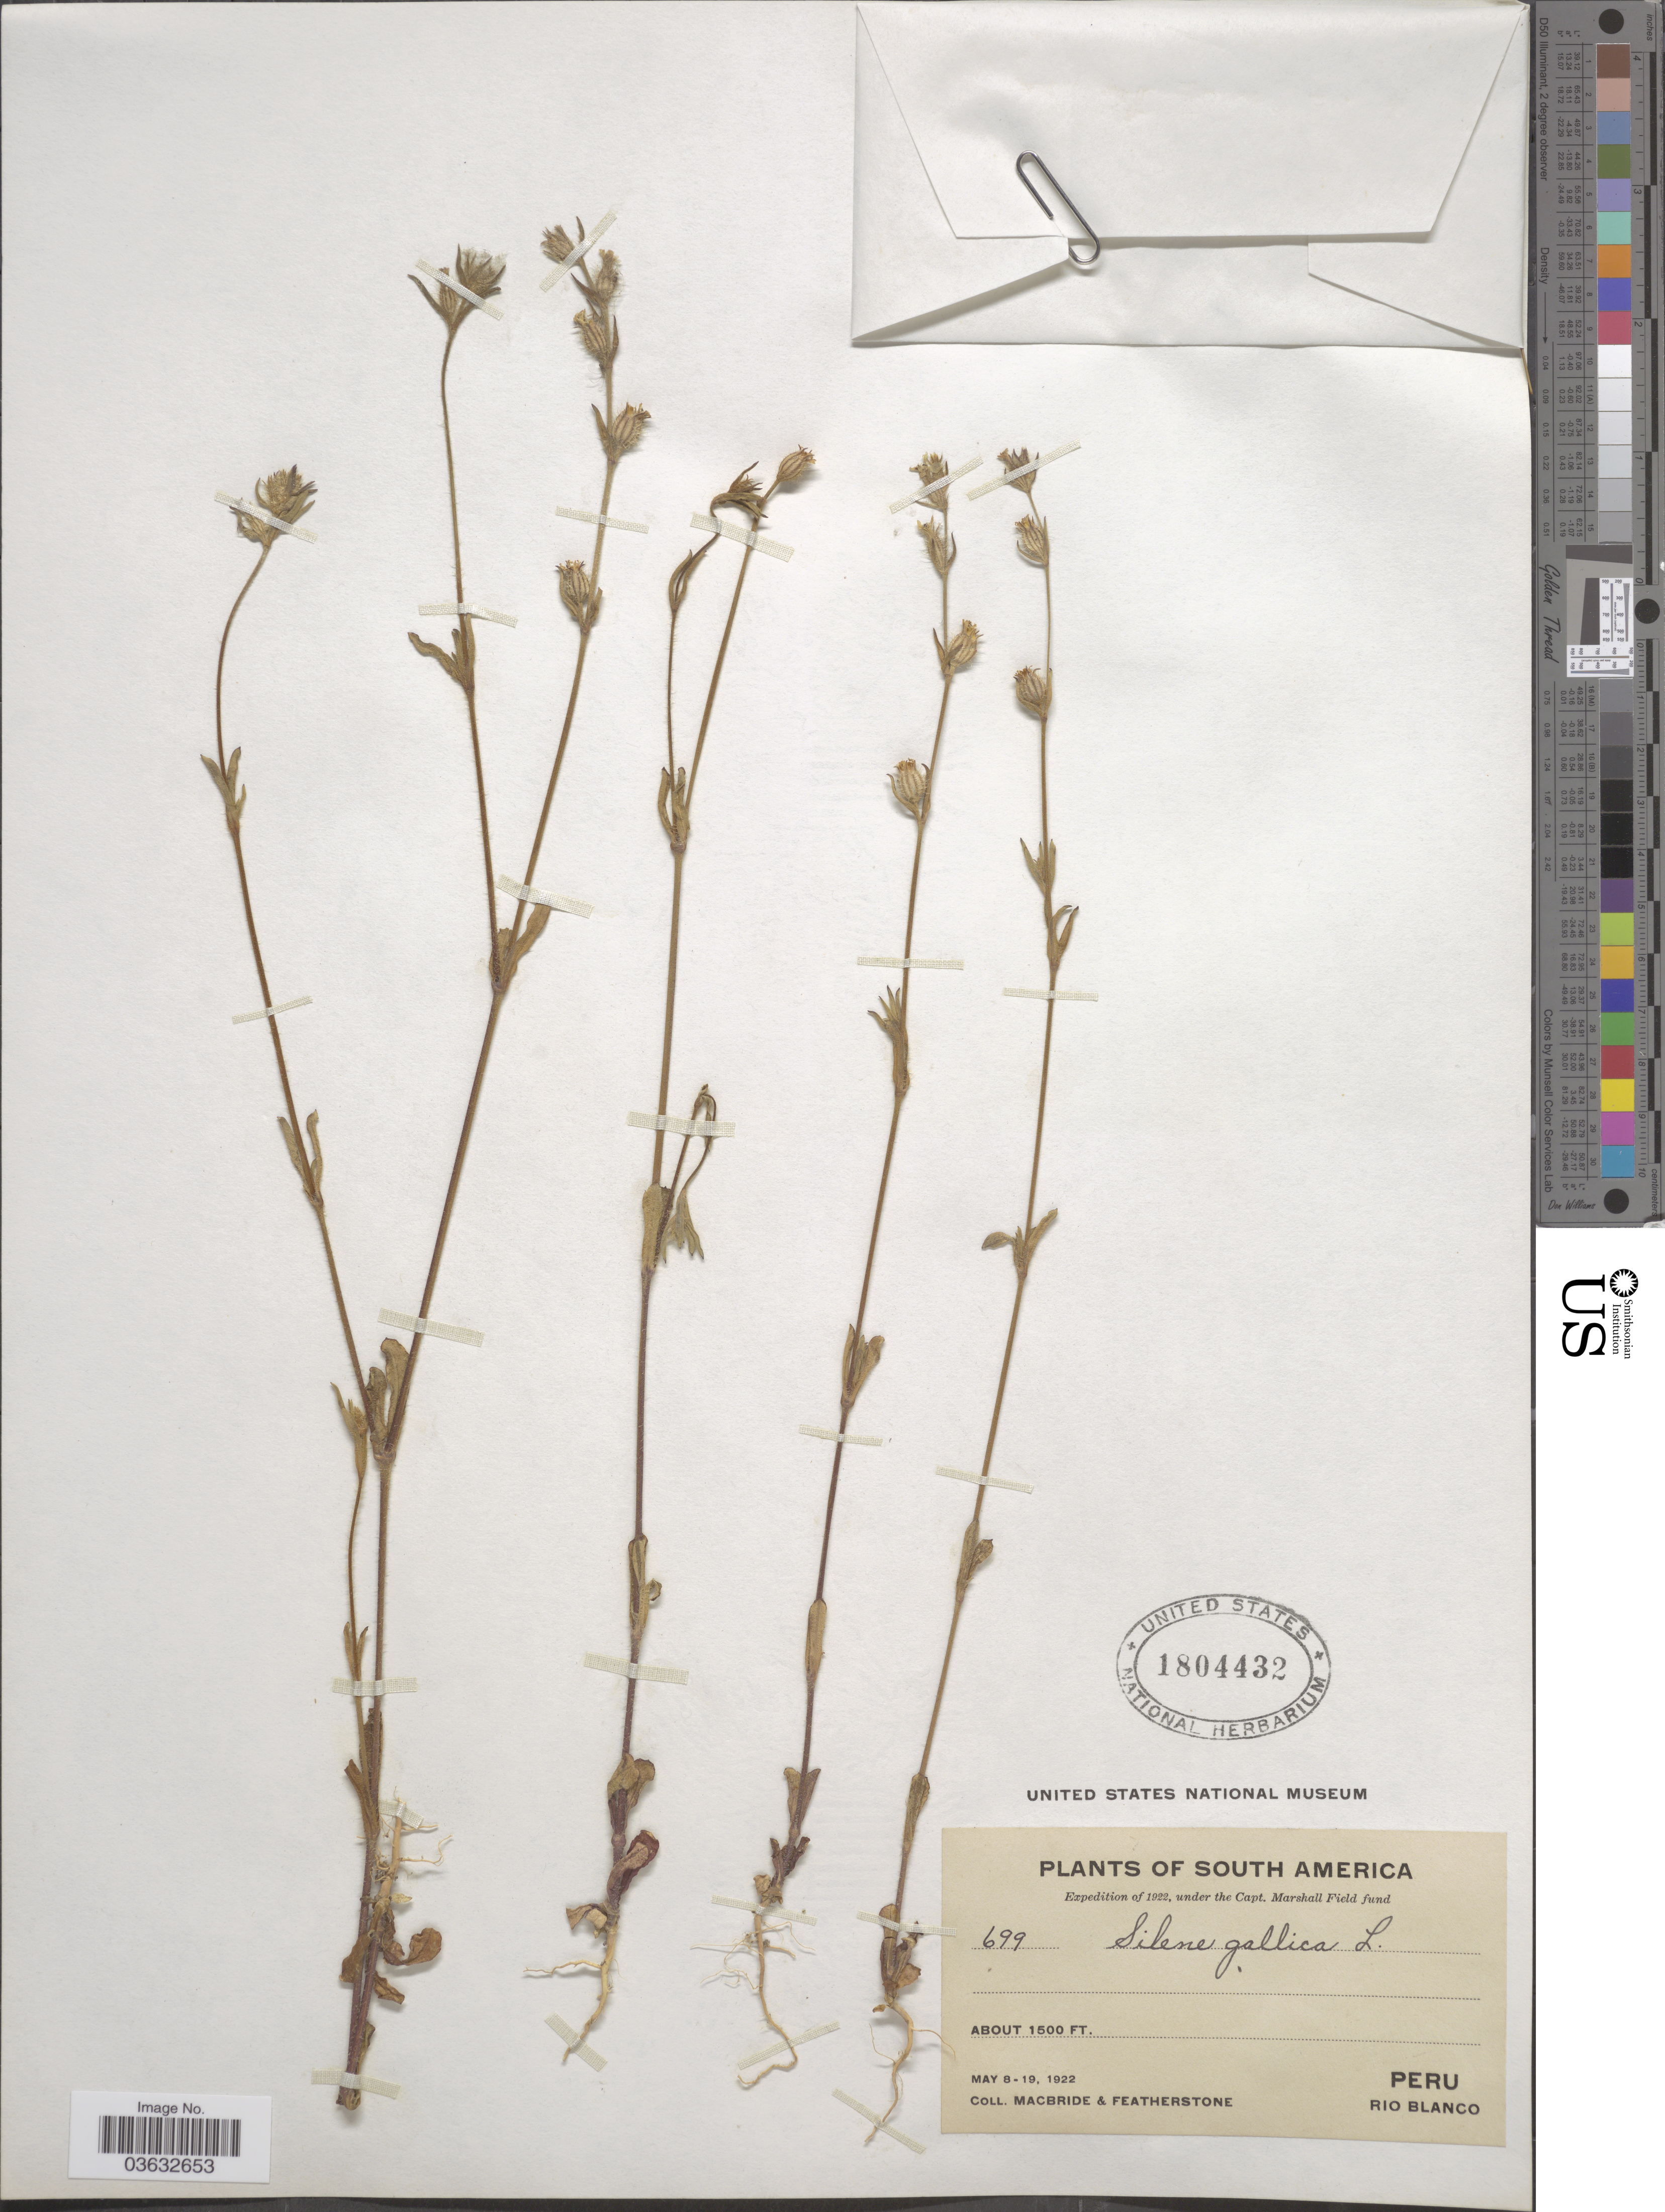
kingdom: Plantae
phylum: Tracheophyta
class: Magnoliopsida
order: Caryophyllales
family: Caryophyllaceae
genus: Silene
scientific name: Silene gallica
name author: L.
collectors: Macbride, -- & -. Featherstone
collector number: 699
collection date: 1922-05-08/1922-05-19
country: Peru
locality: Rio Blanco.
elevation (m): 457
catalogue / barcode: US 1804432